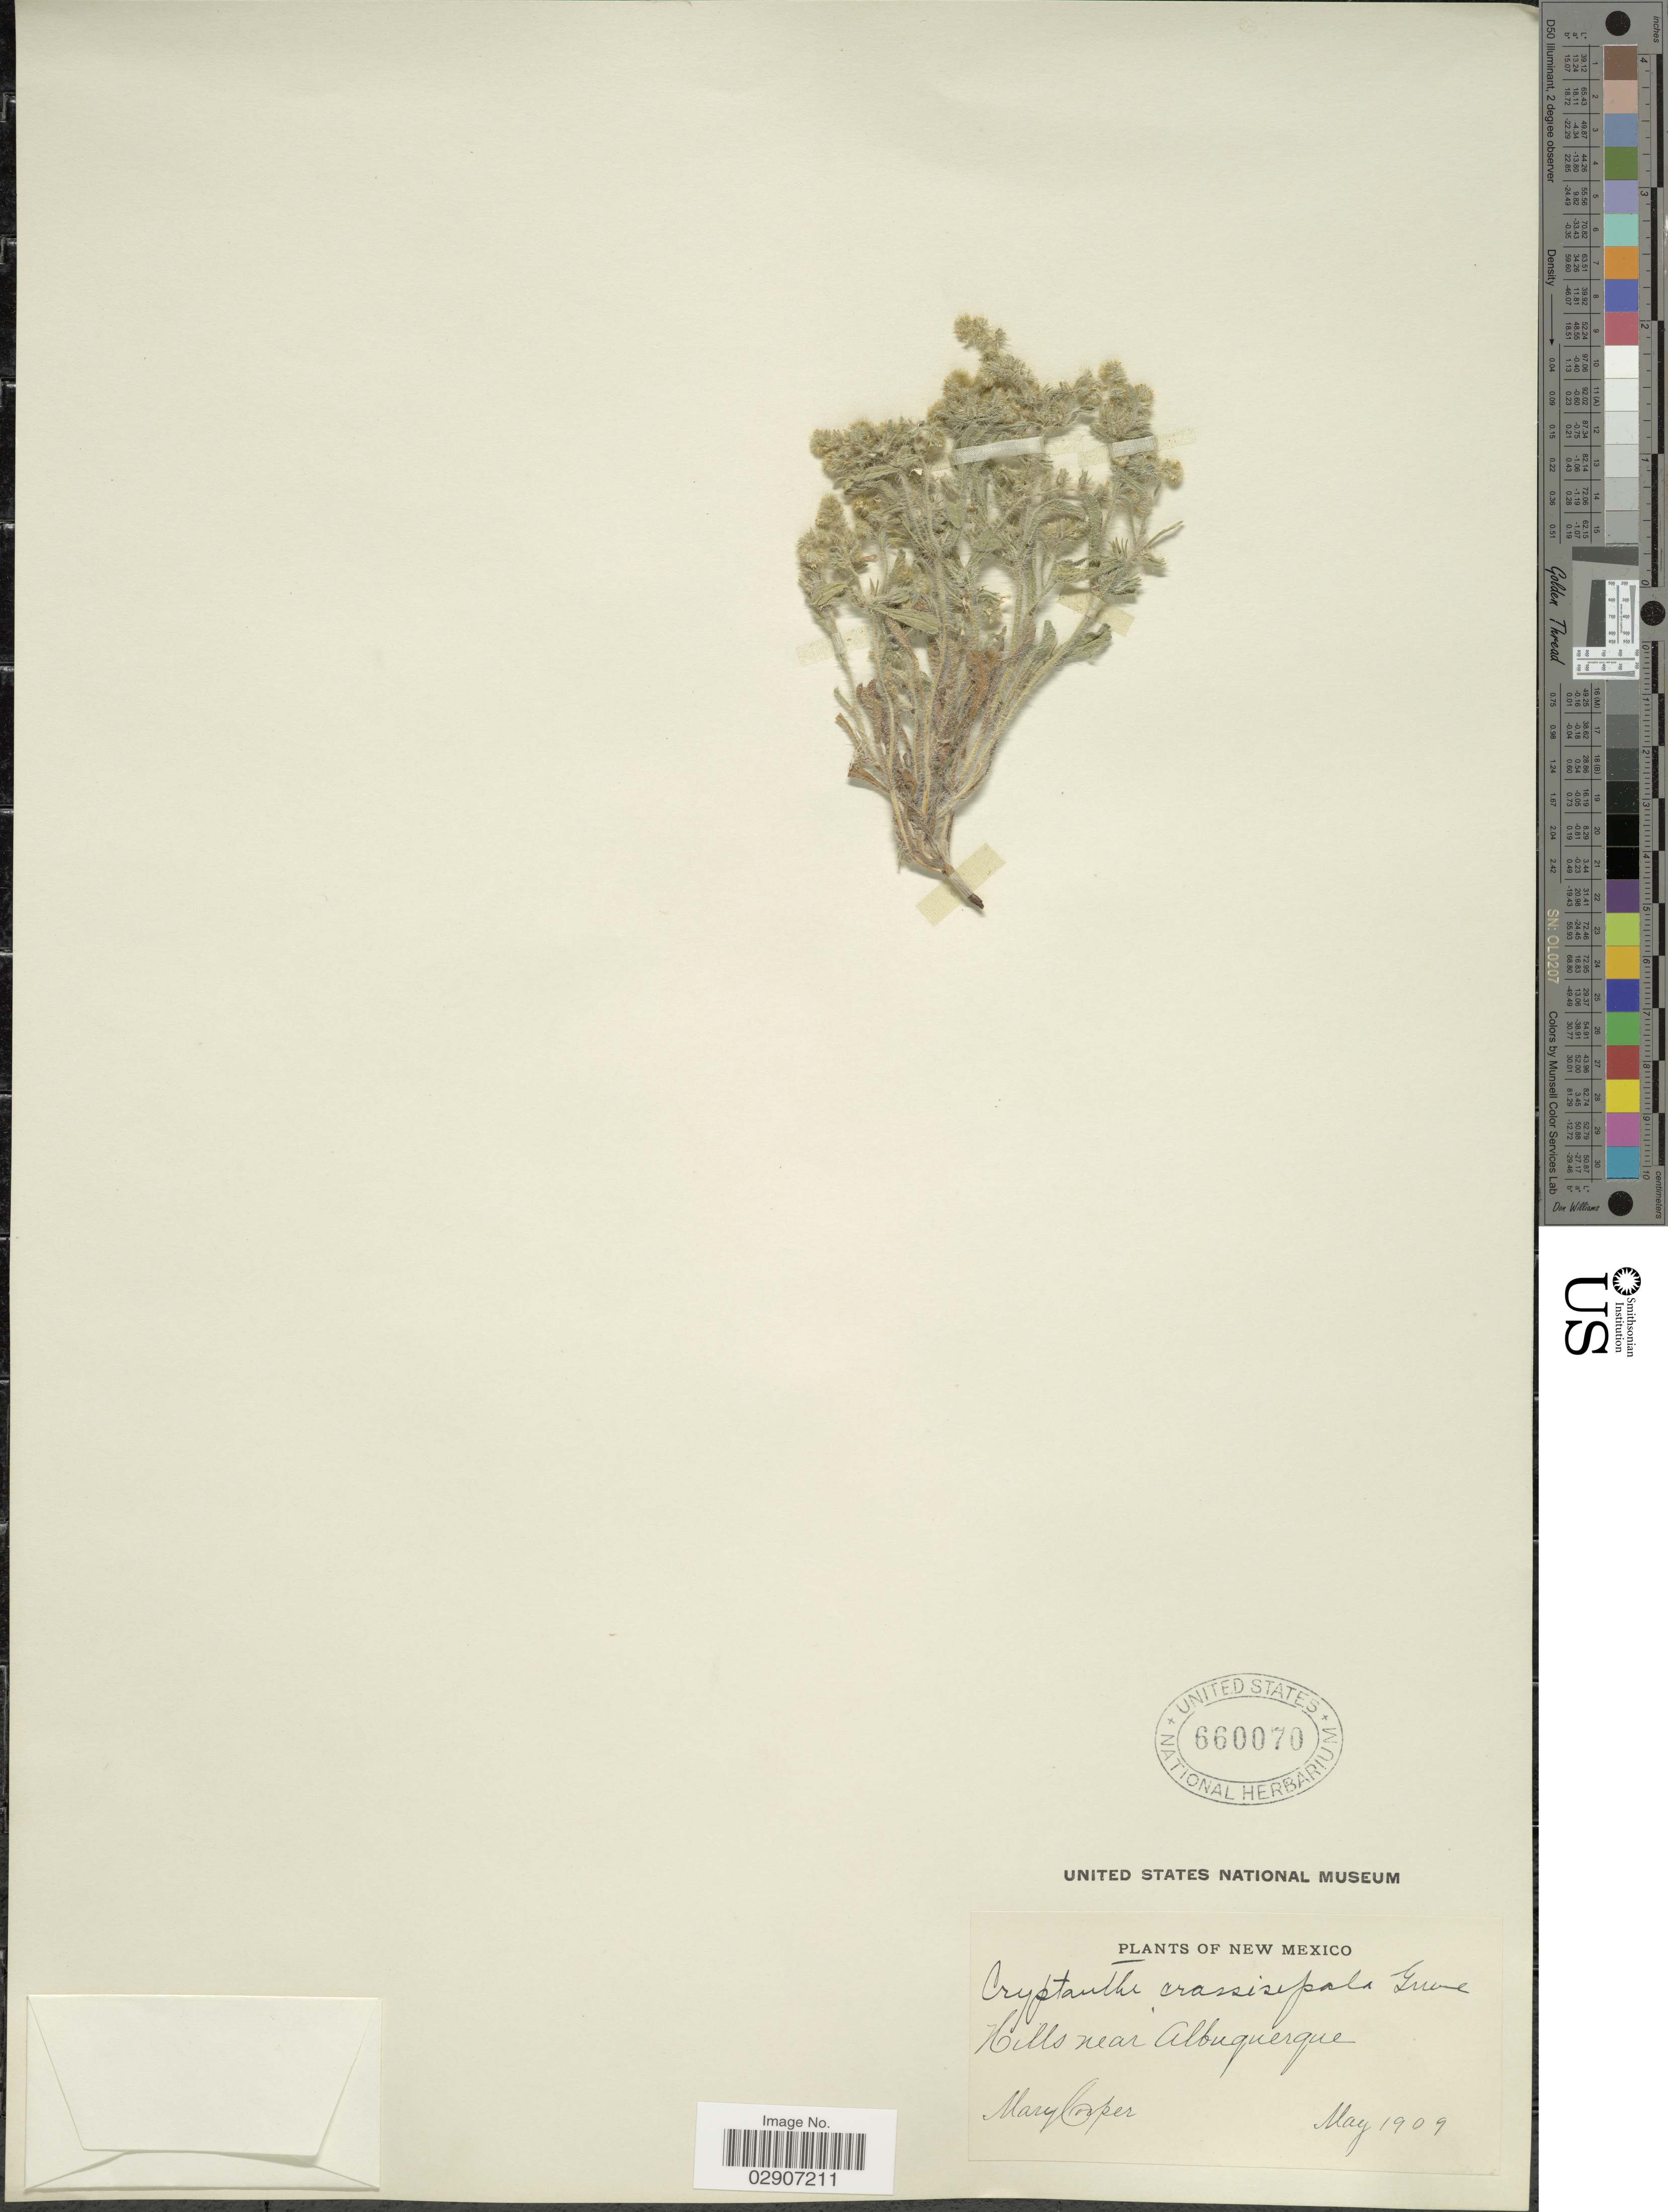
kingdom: Plantae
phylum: Tracheophyta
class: Magnoliopsida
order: Boraginales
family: Boraginaceae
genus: Cryptantha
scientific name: Cryptantha crassisepala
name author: (Torr. & A. Gray) Greene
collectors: M. Cooper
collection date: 1909-05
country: United States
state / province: New Mexico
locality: Hills near Albuquerque.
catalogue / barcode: US 660070